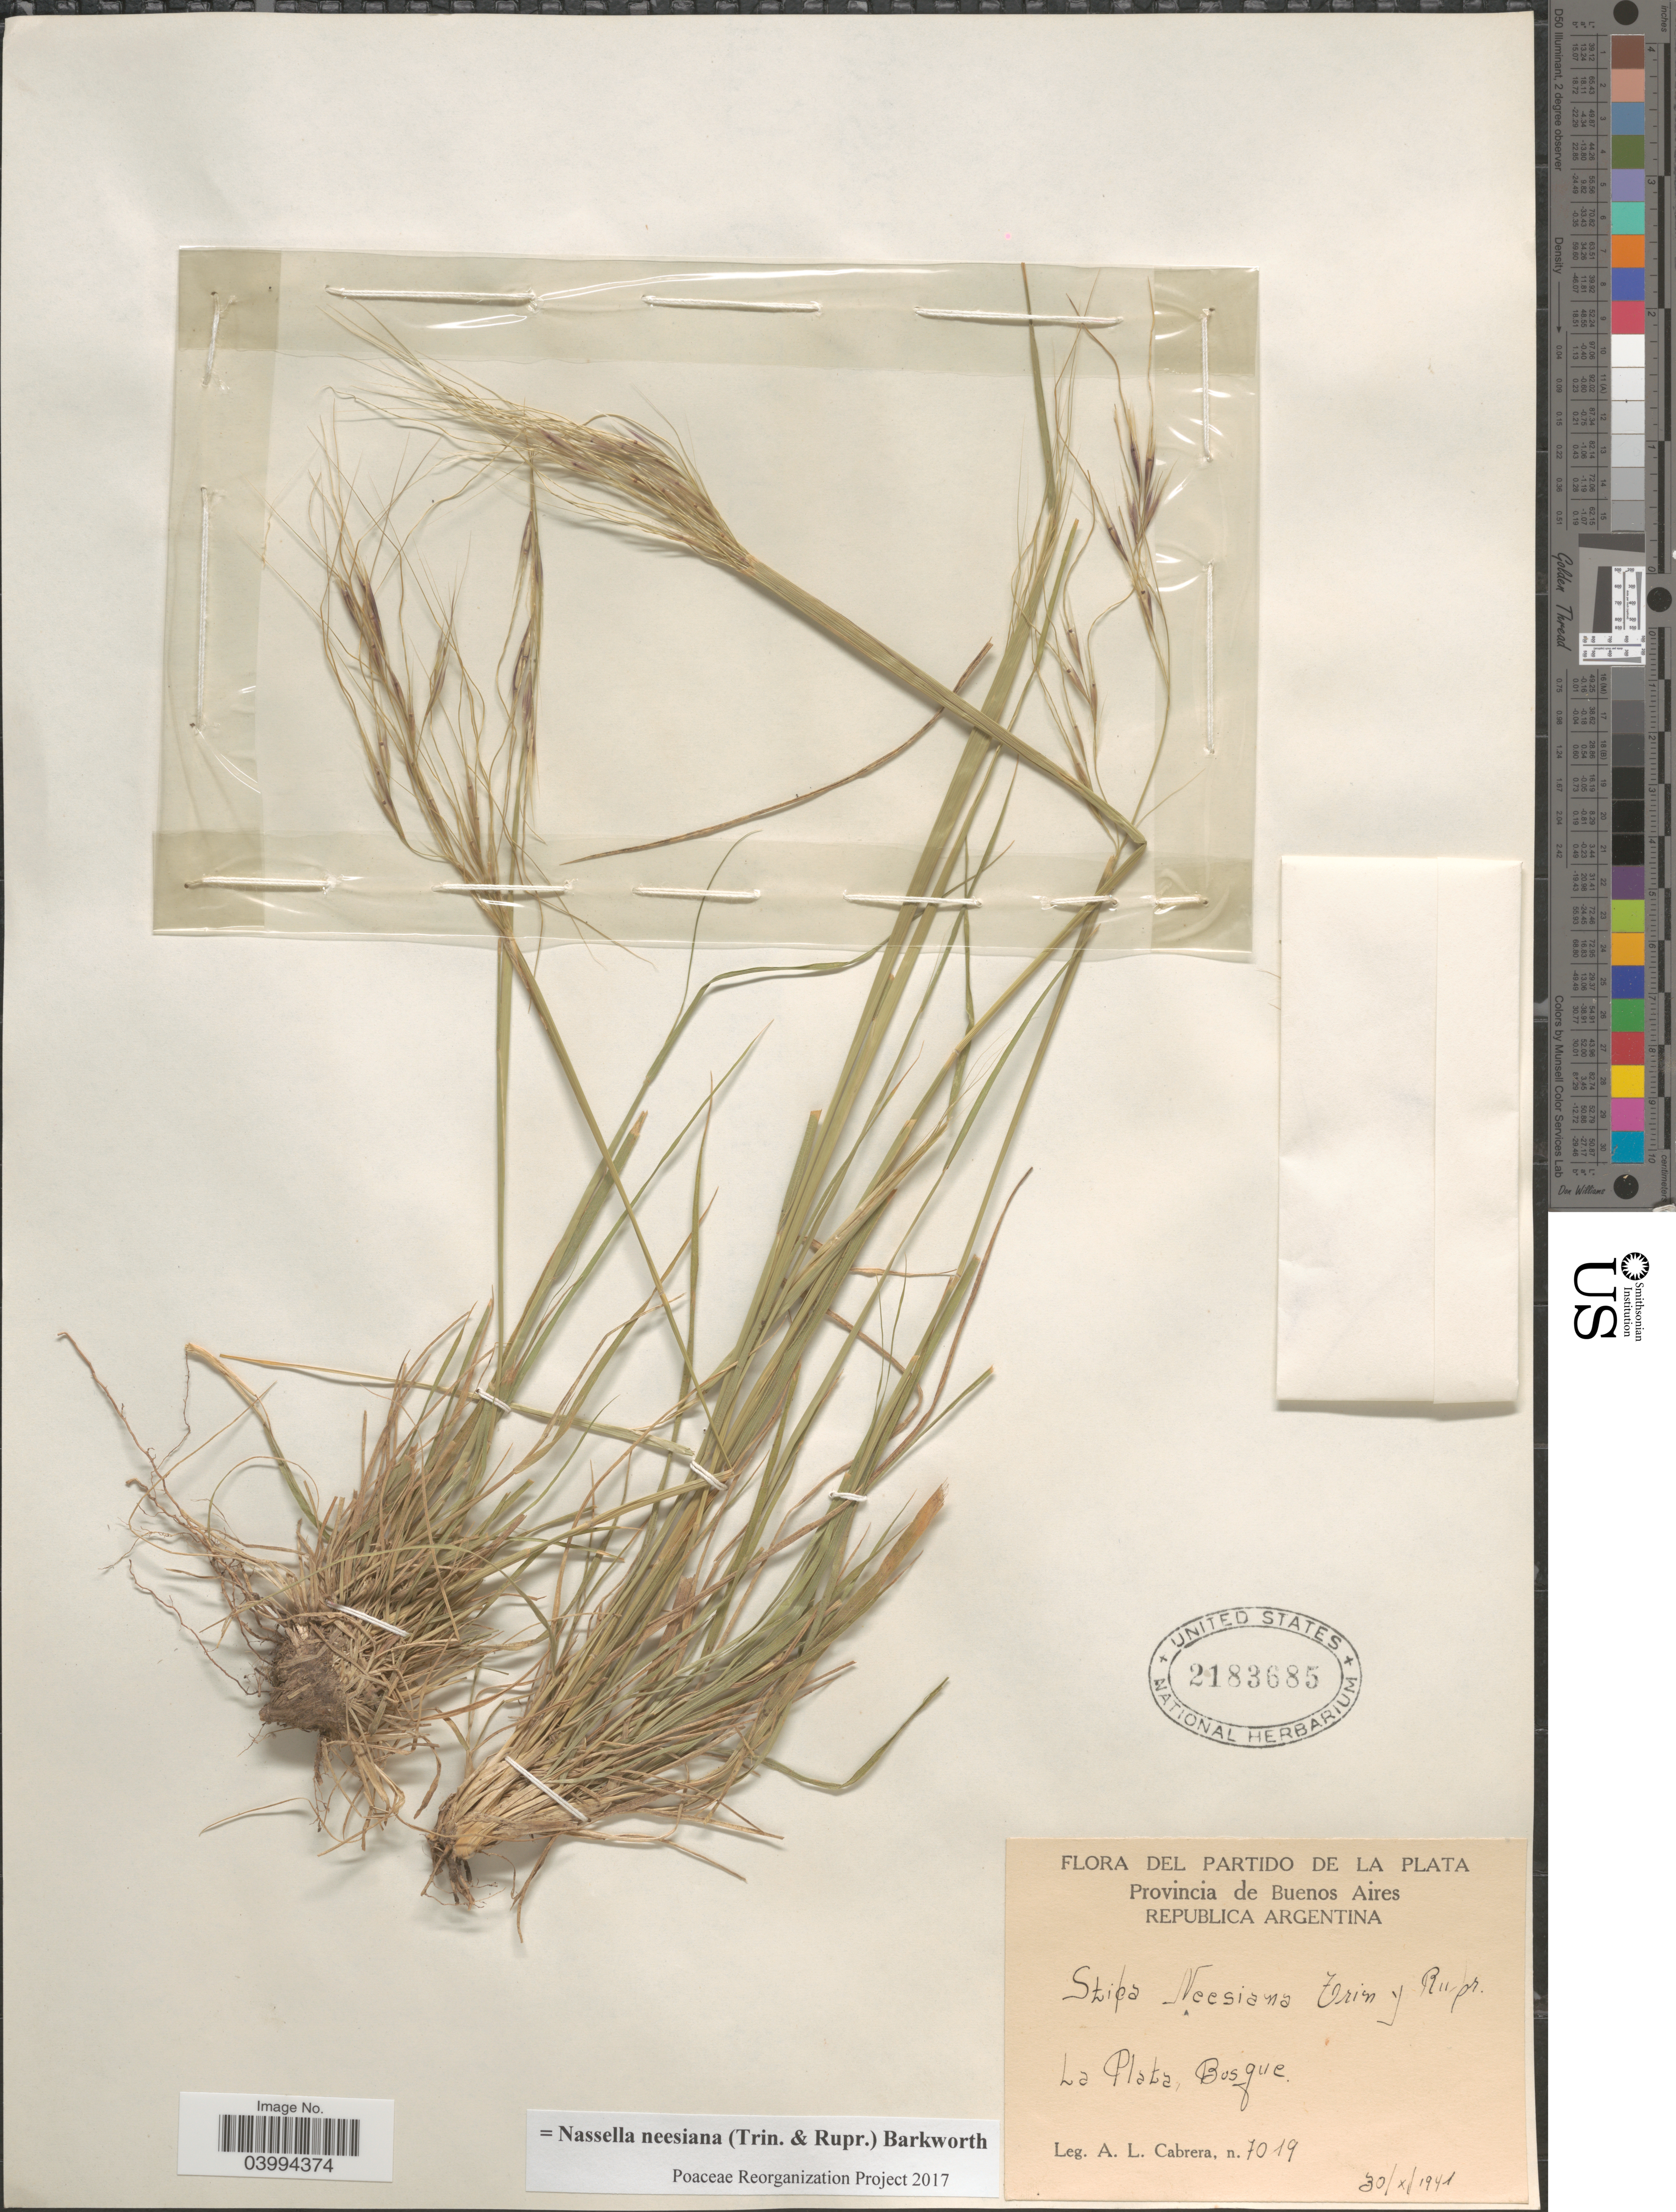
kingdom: Plantae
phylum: Tracheophyta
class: Liliopsida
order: Poales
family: Poaceae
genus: Nassella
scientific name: Nassella neesiana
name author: (Trin. & Rupr.) Barkworth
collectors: A. L. Cabrera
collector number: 7019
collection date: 1941-11-30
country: Argentina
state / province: Buenos Aires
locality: Partido de La Plata. La Plata.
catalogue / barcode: US 2183685